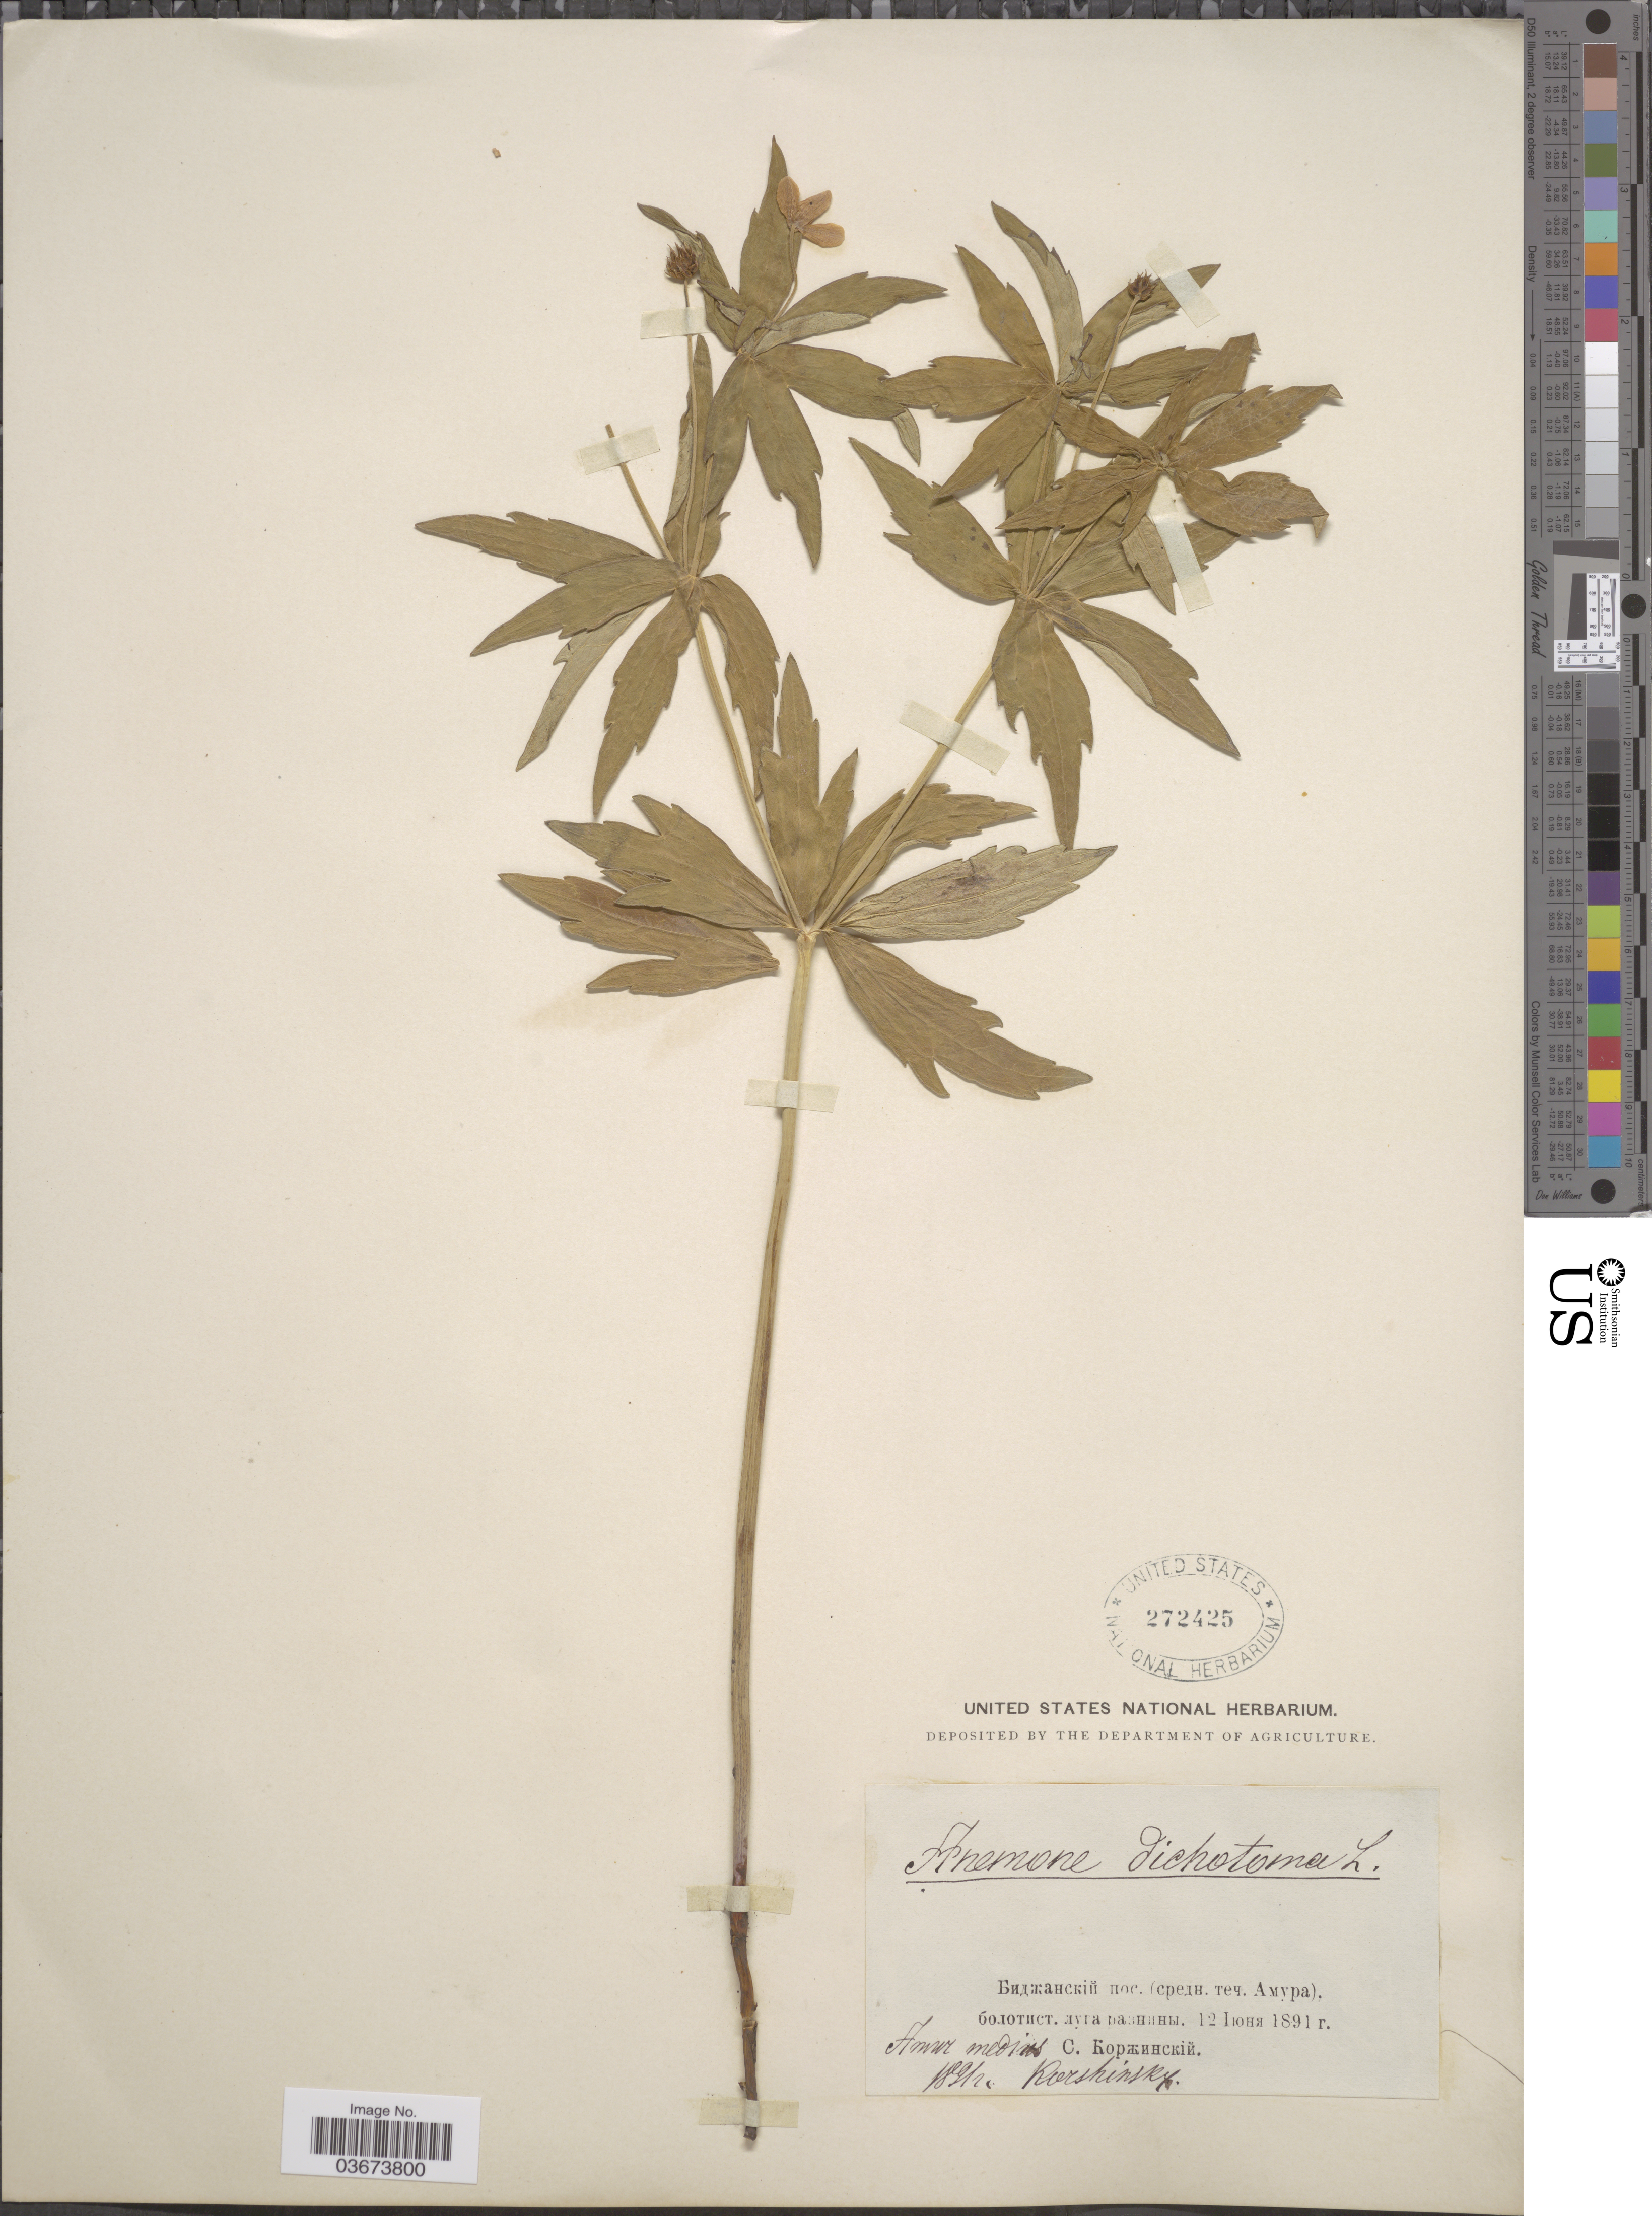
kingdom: Plantae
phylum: Tracheophyta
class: Magnoliopsida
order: Ranunculales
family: Ranunculaceae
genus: Anemone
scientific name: Anemone dichotoma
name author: L.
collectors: Korshinsky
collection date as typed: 12 X 1891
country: Russian Federation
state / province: Amur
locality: Amur medius.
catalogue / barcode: US 272425